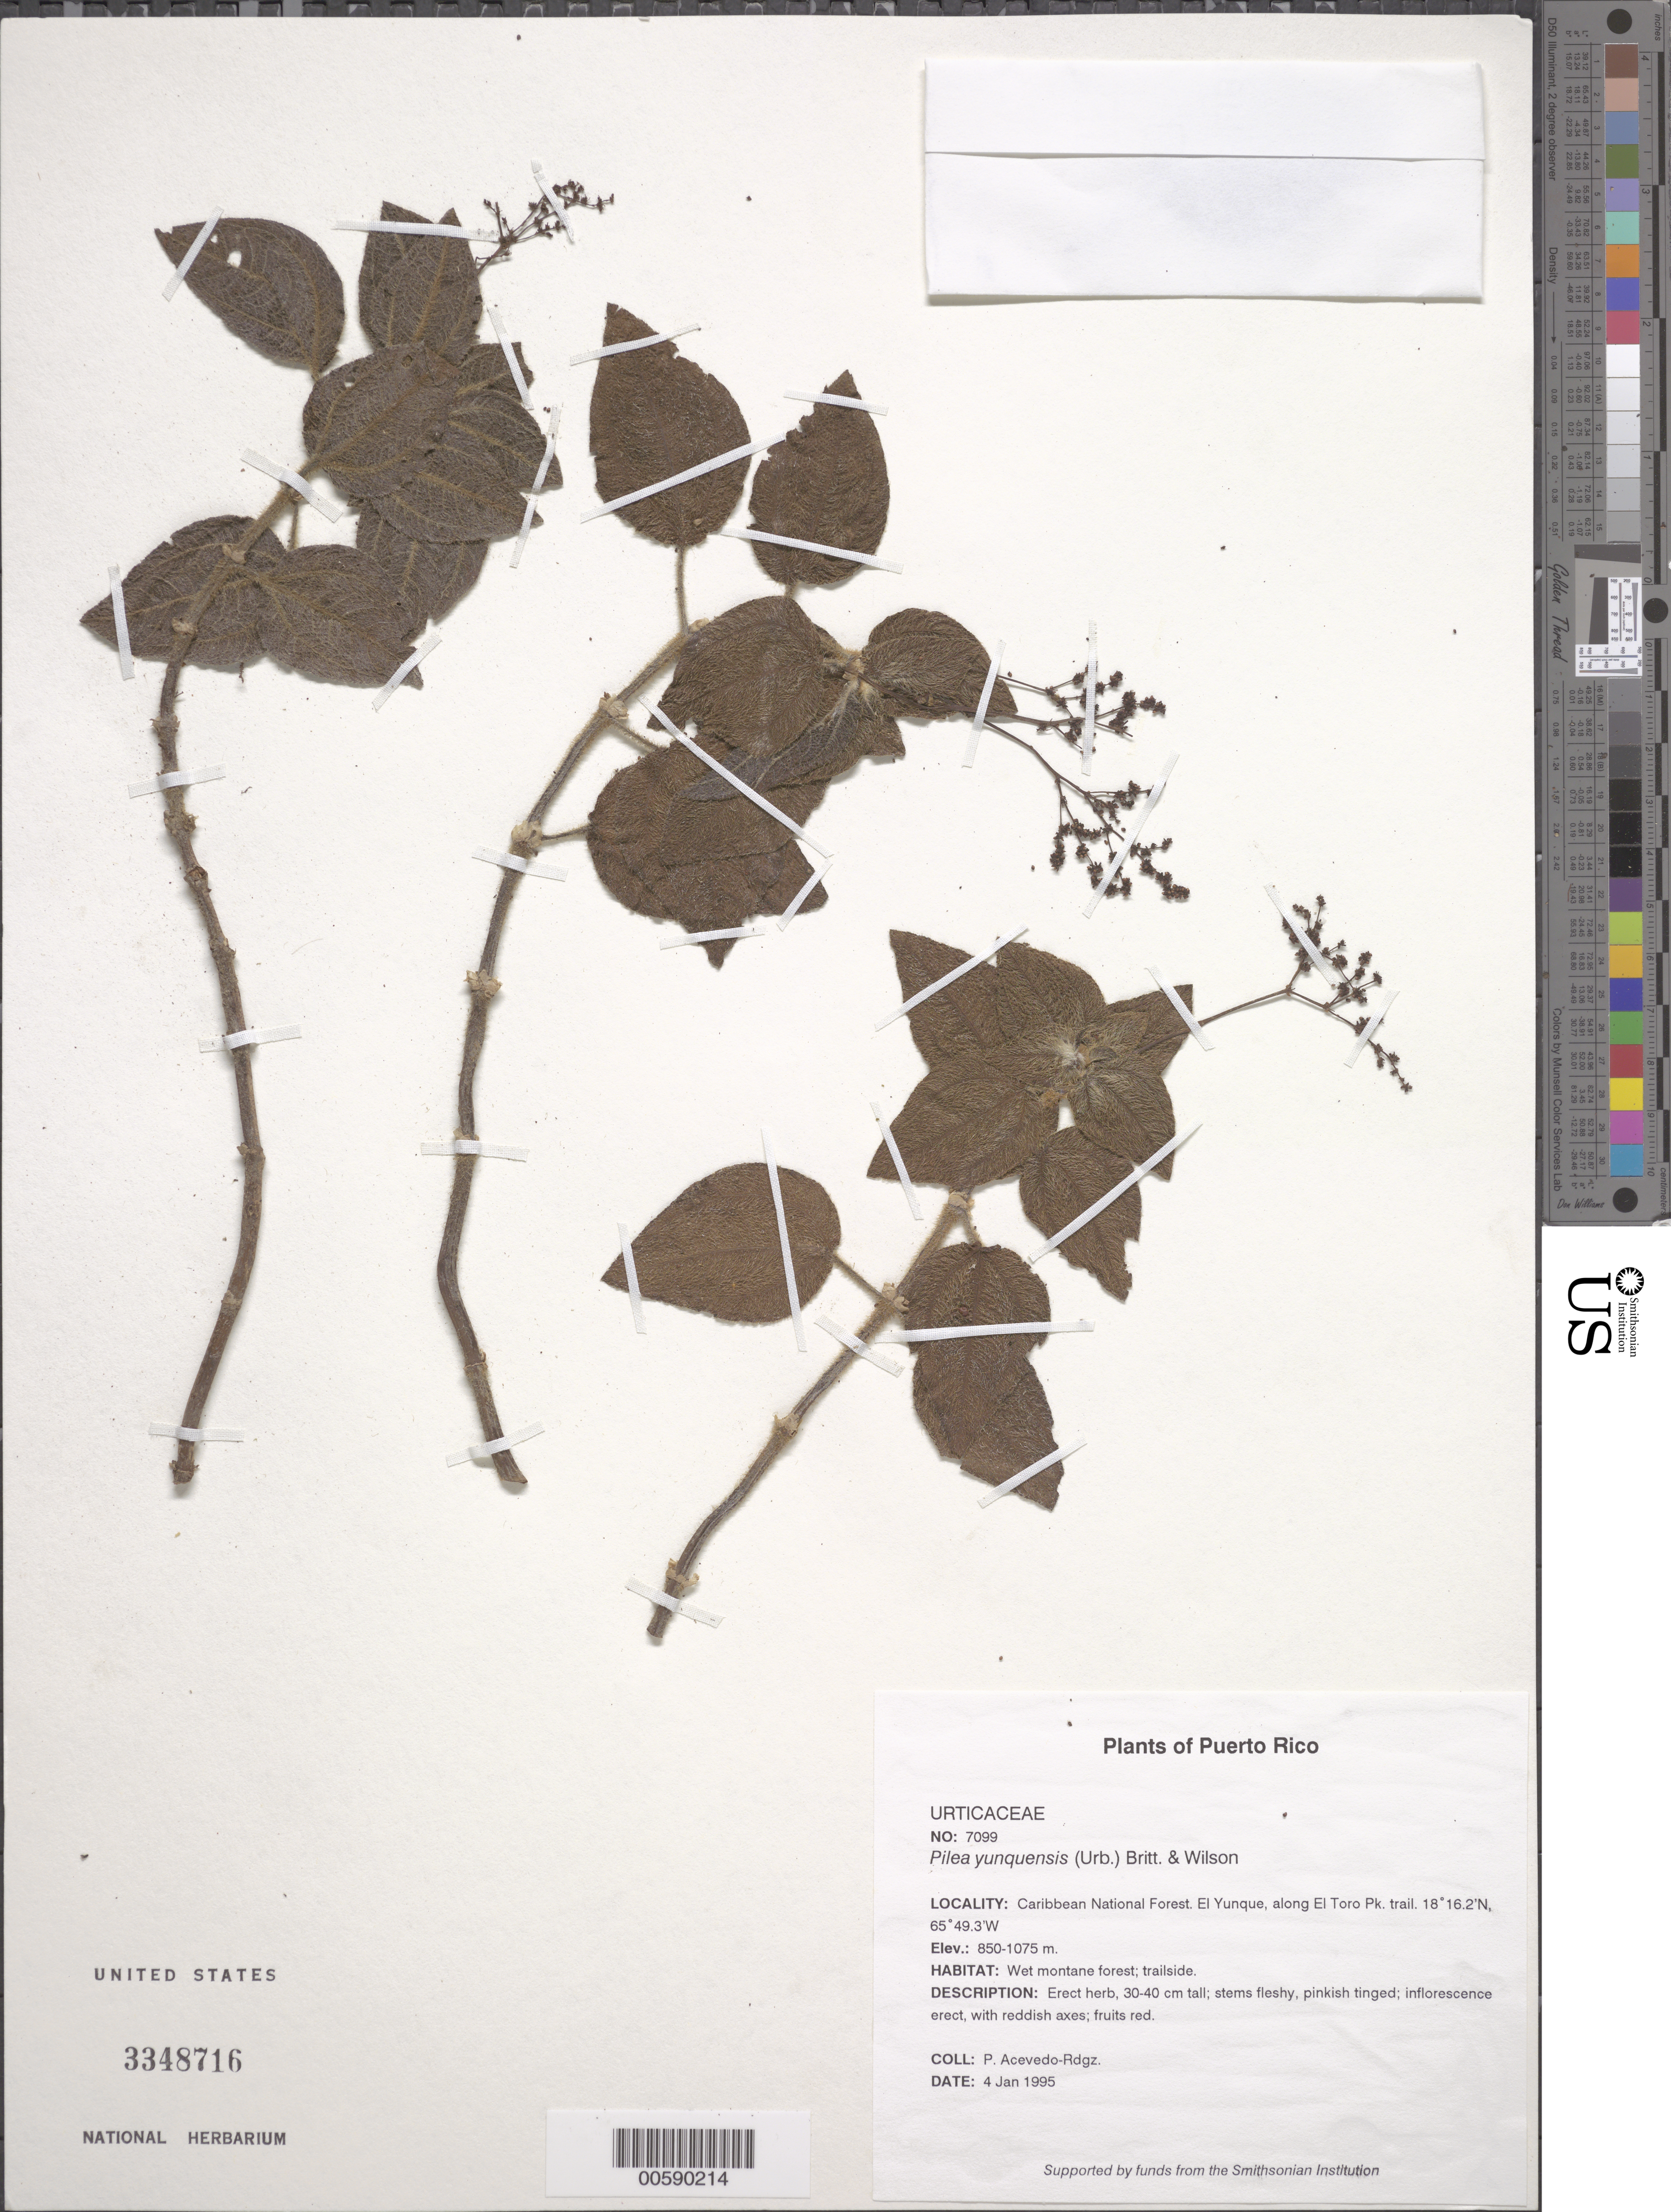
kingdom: Plantae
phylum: Tracheophyta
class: Magnoliopsida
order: Rosales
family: Urticaceae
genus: Pilea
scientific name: Pilea yunquensis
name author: (Urb.) Britton & P. Wilson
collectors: P. Acevedo-Rodr.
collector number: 7099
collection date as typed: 04 Jan 1995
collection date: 1995-01-04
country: Puerto Rico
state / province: Río Grande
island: Puerto Rico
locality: Río Grande; Caribbean National Forest. El Yunque, along El Toro Pk. trail.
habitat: Wet montane forest; trailside.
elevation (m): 850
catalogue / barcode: US 3348716